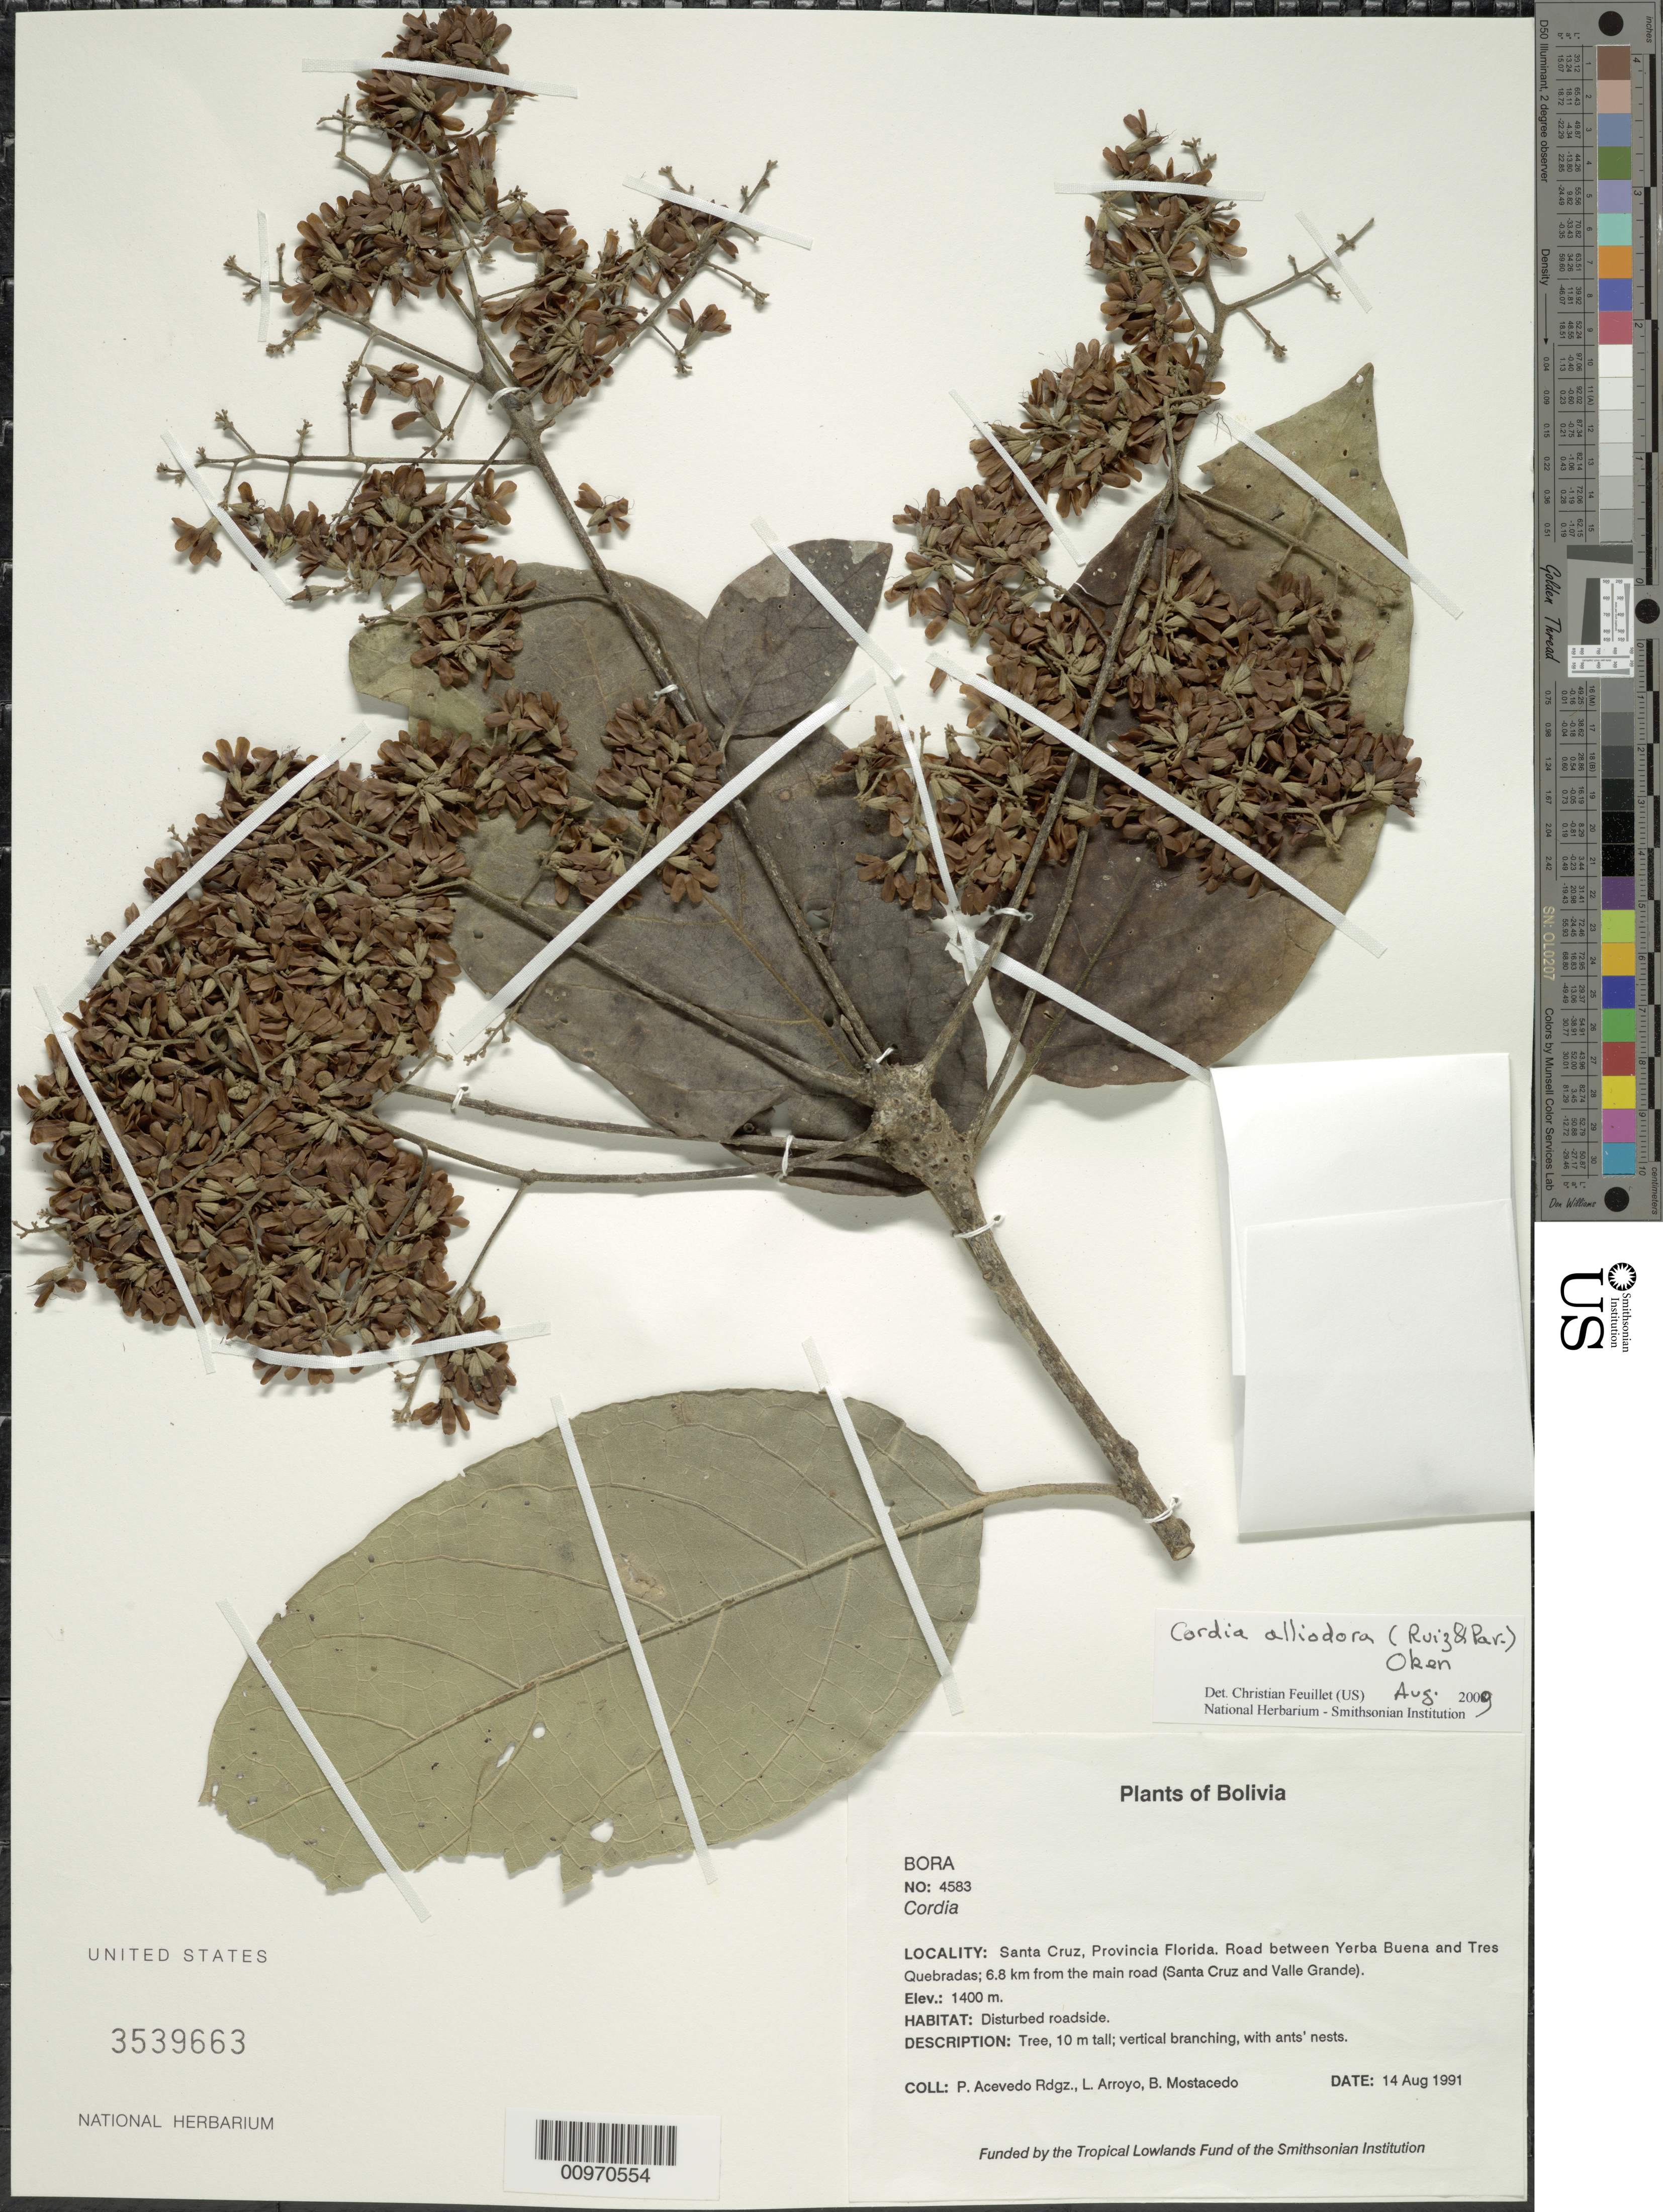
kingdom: Plantae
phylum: Tracheophyta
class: Magnoliopsida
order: Boraginales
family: Cordiaceae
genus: Cordia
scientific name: Cordia alliodora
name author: (Ruiz & Pav.) Oken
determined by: Feuillet, C.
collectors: P. Acevedo-Rodr., L. Arroyo & B. Mostacedo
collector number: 4583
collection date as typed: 14 Aug 1991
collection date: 1991-08-14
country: Bolivia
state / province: Santa Cruz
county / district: Florida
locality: Depart. Santa Cruz, Provincia Florida. Road between Yerba Buena and Tres Quebradas; 6.8 km from the main road (Depart. Santa Cruz and Valle Grande).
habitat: Disturbed roadside.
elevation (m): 1400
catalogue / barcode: US 3539663